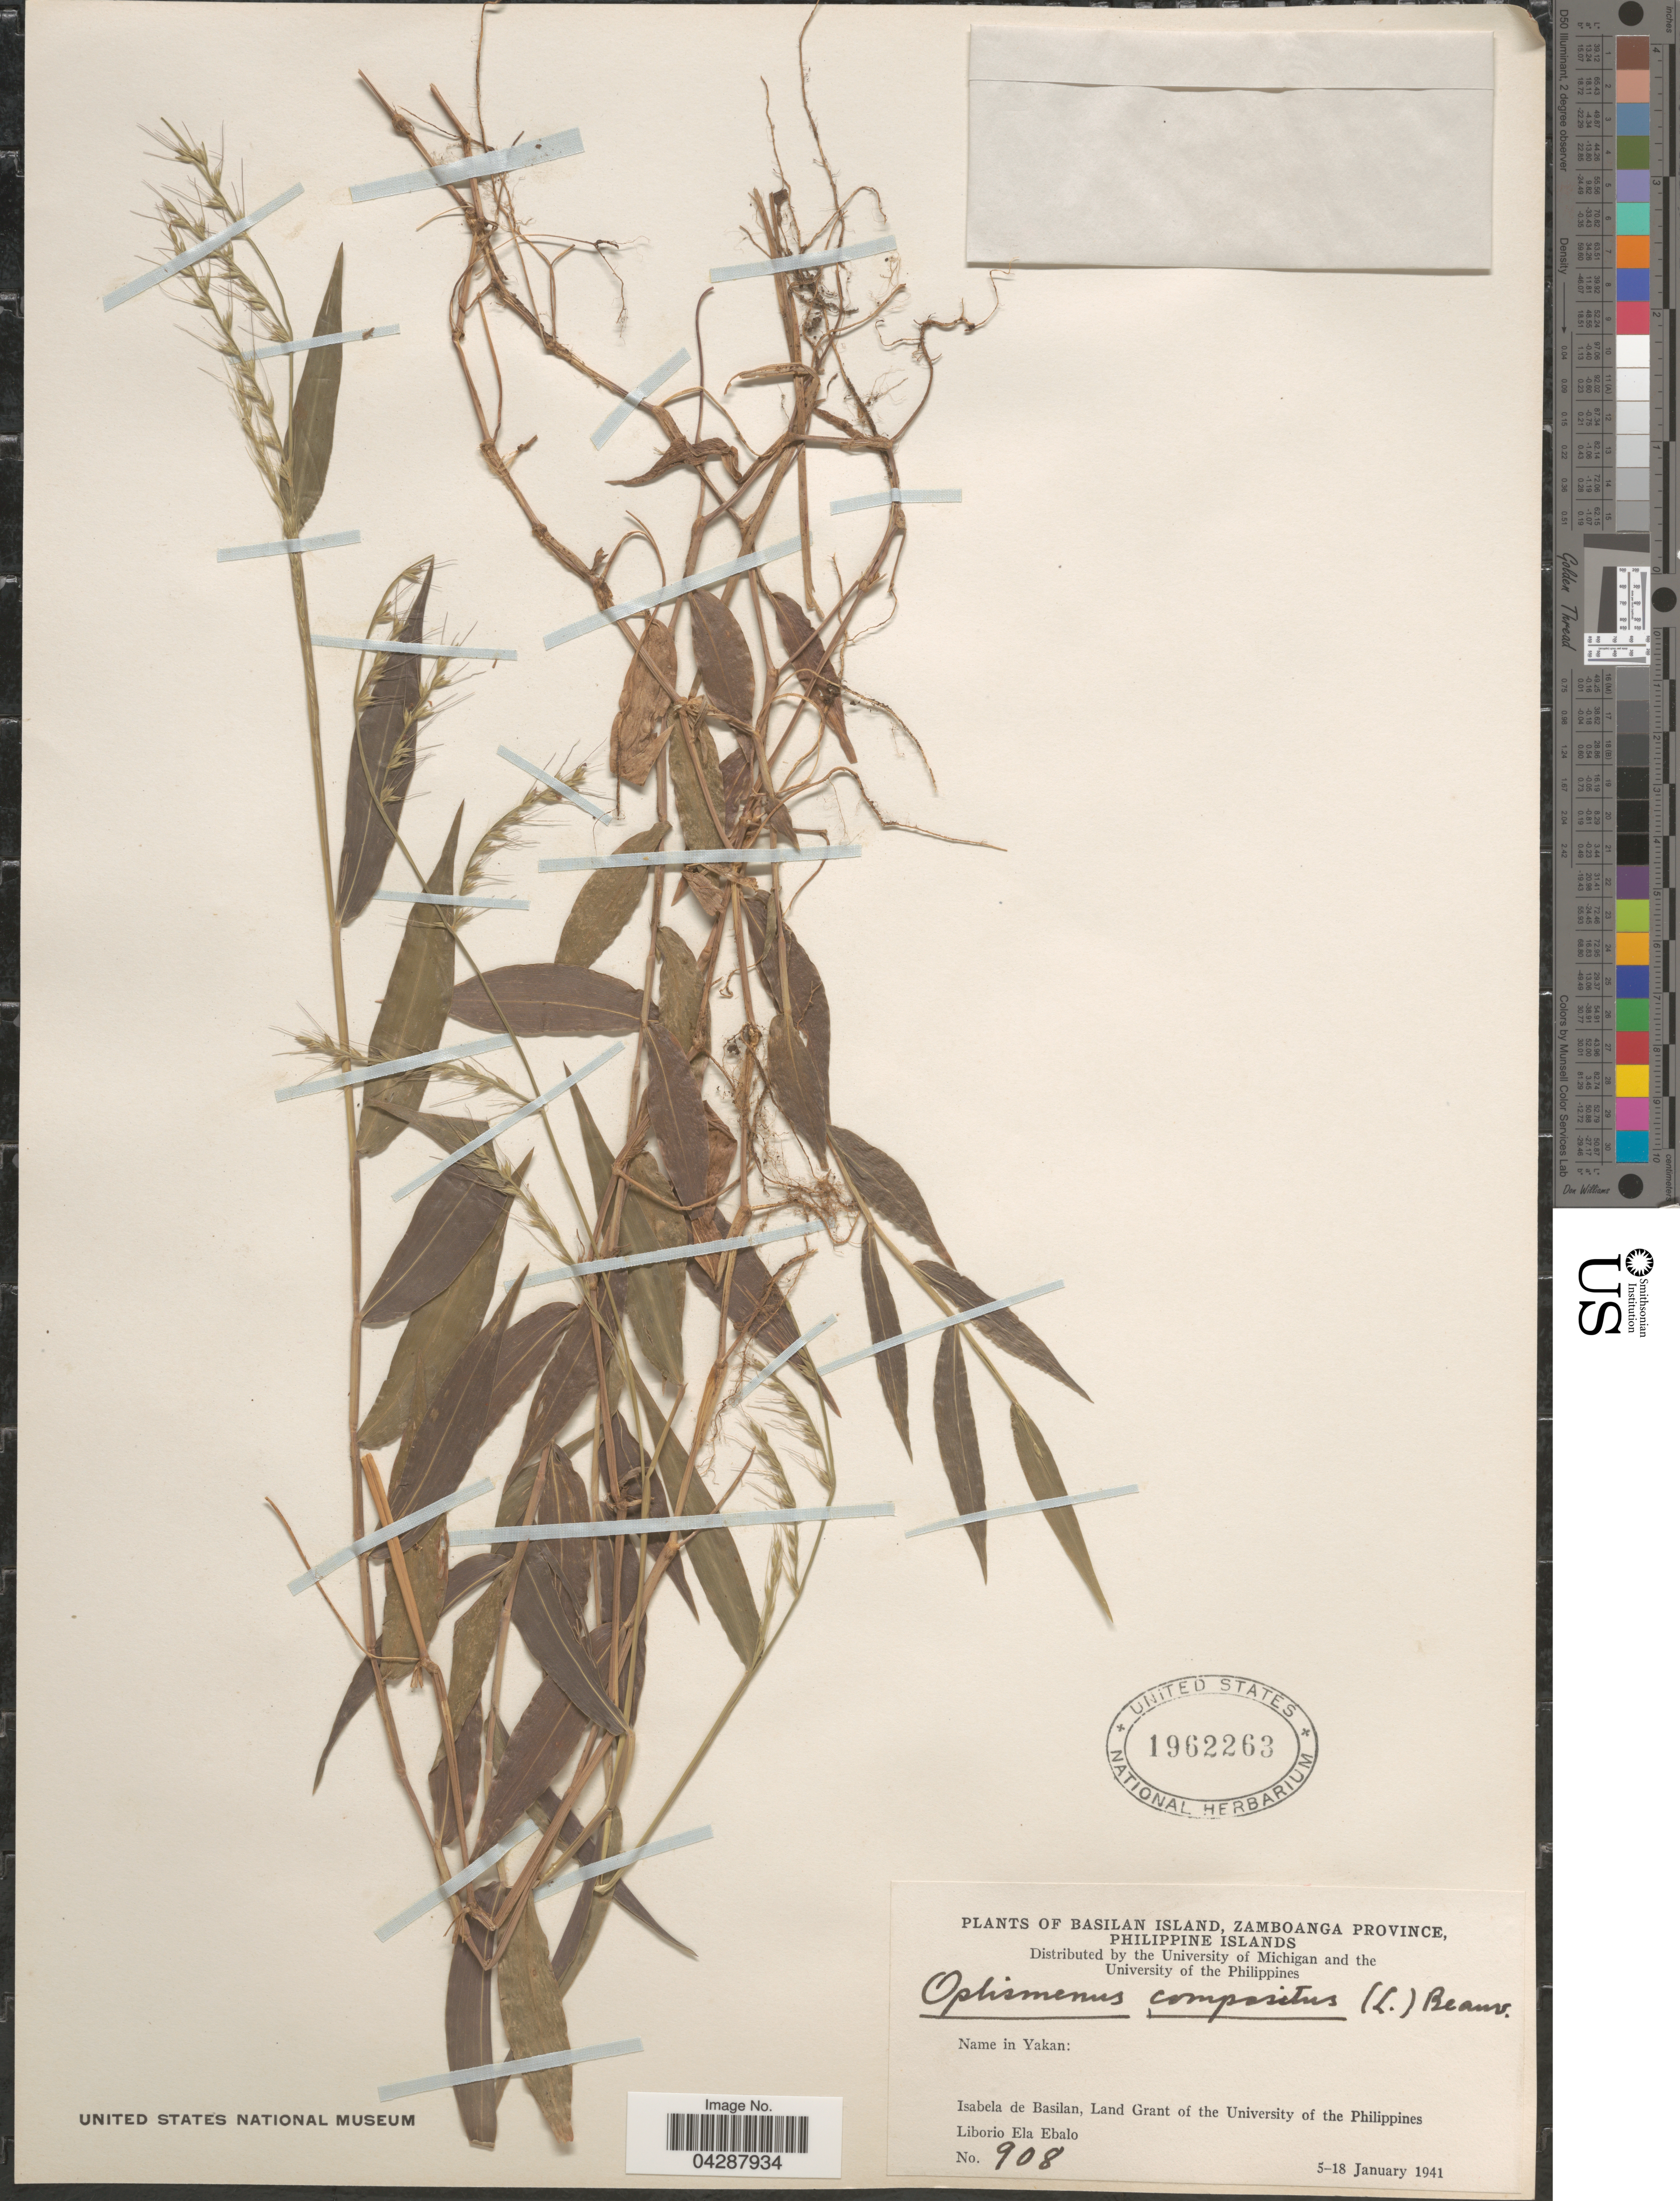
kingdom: Plantae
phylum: Tracheophyta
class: Liliopsida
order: Poales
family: Poaceae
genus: Oplismenus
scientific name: Oplismenus compositus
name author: (L.) P. Beauv.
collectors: L. Ebalo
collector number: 908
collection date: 1941-01-05/1941-01-18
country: Philippines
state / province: Muslim Mindanao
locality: Basilan Island, Zamboanga Province. Philippine Islands. Isabela de Basilan, Land Grant of the Univeristy of the Philippines.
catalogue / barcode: US 1962263